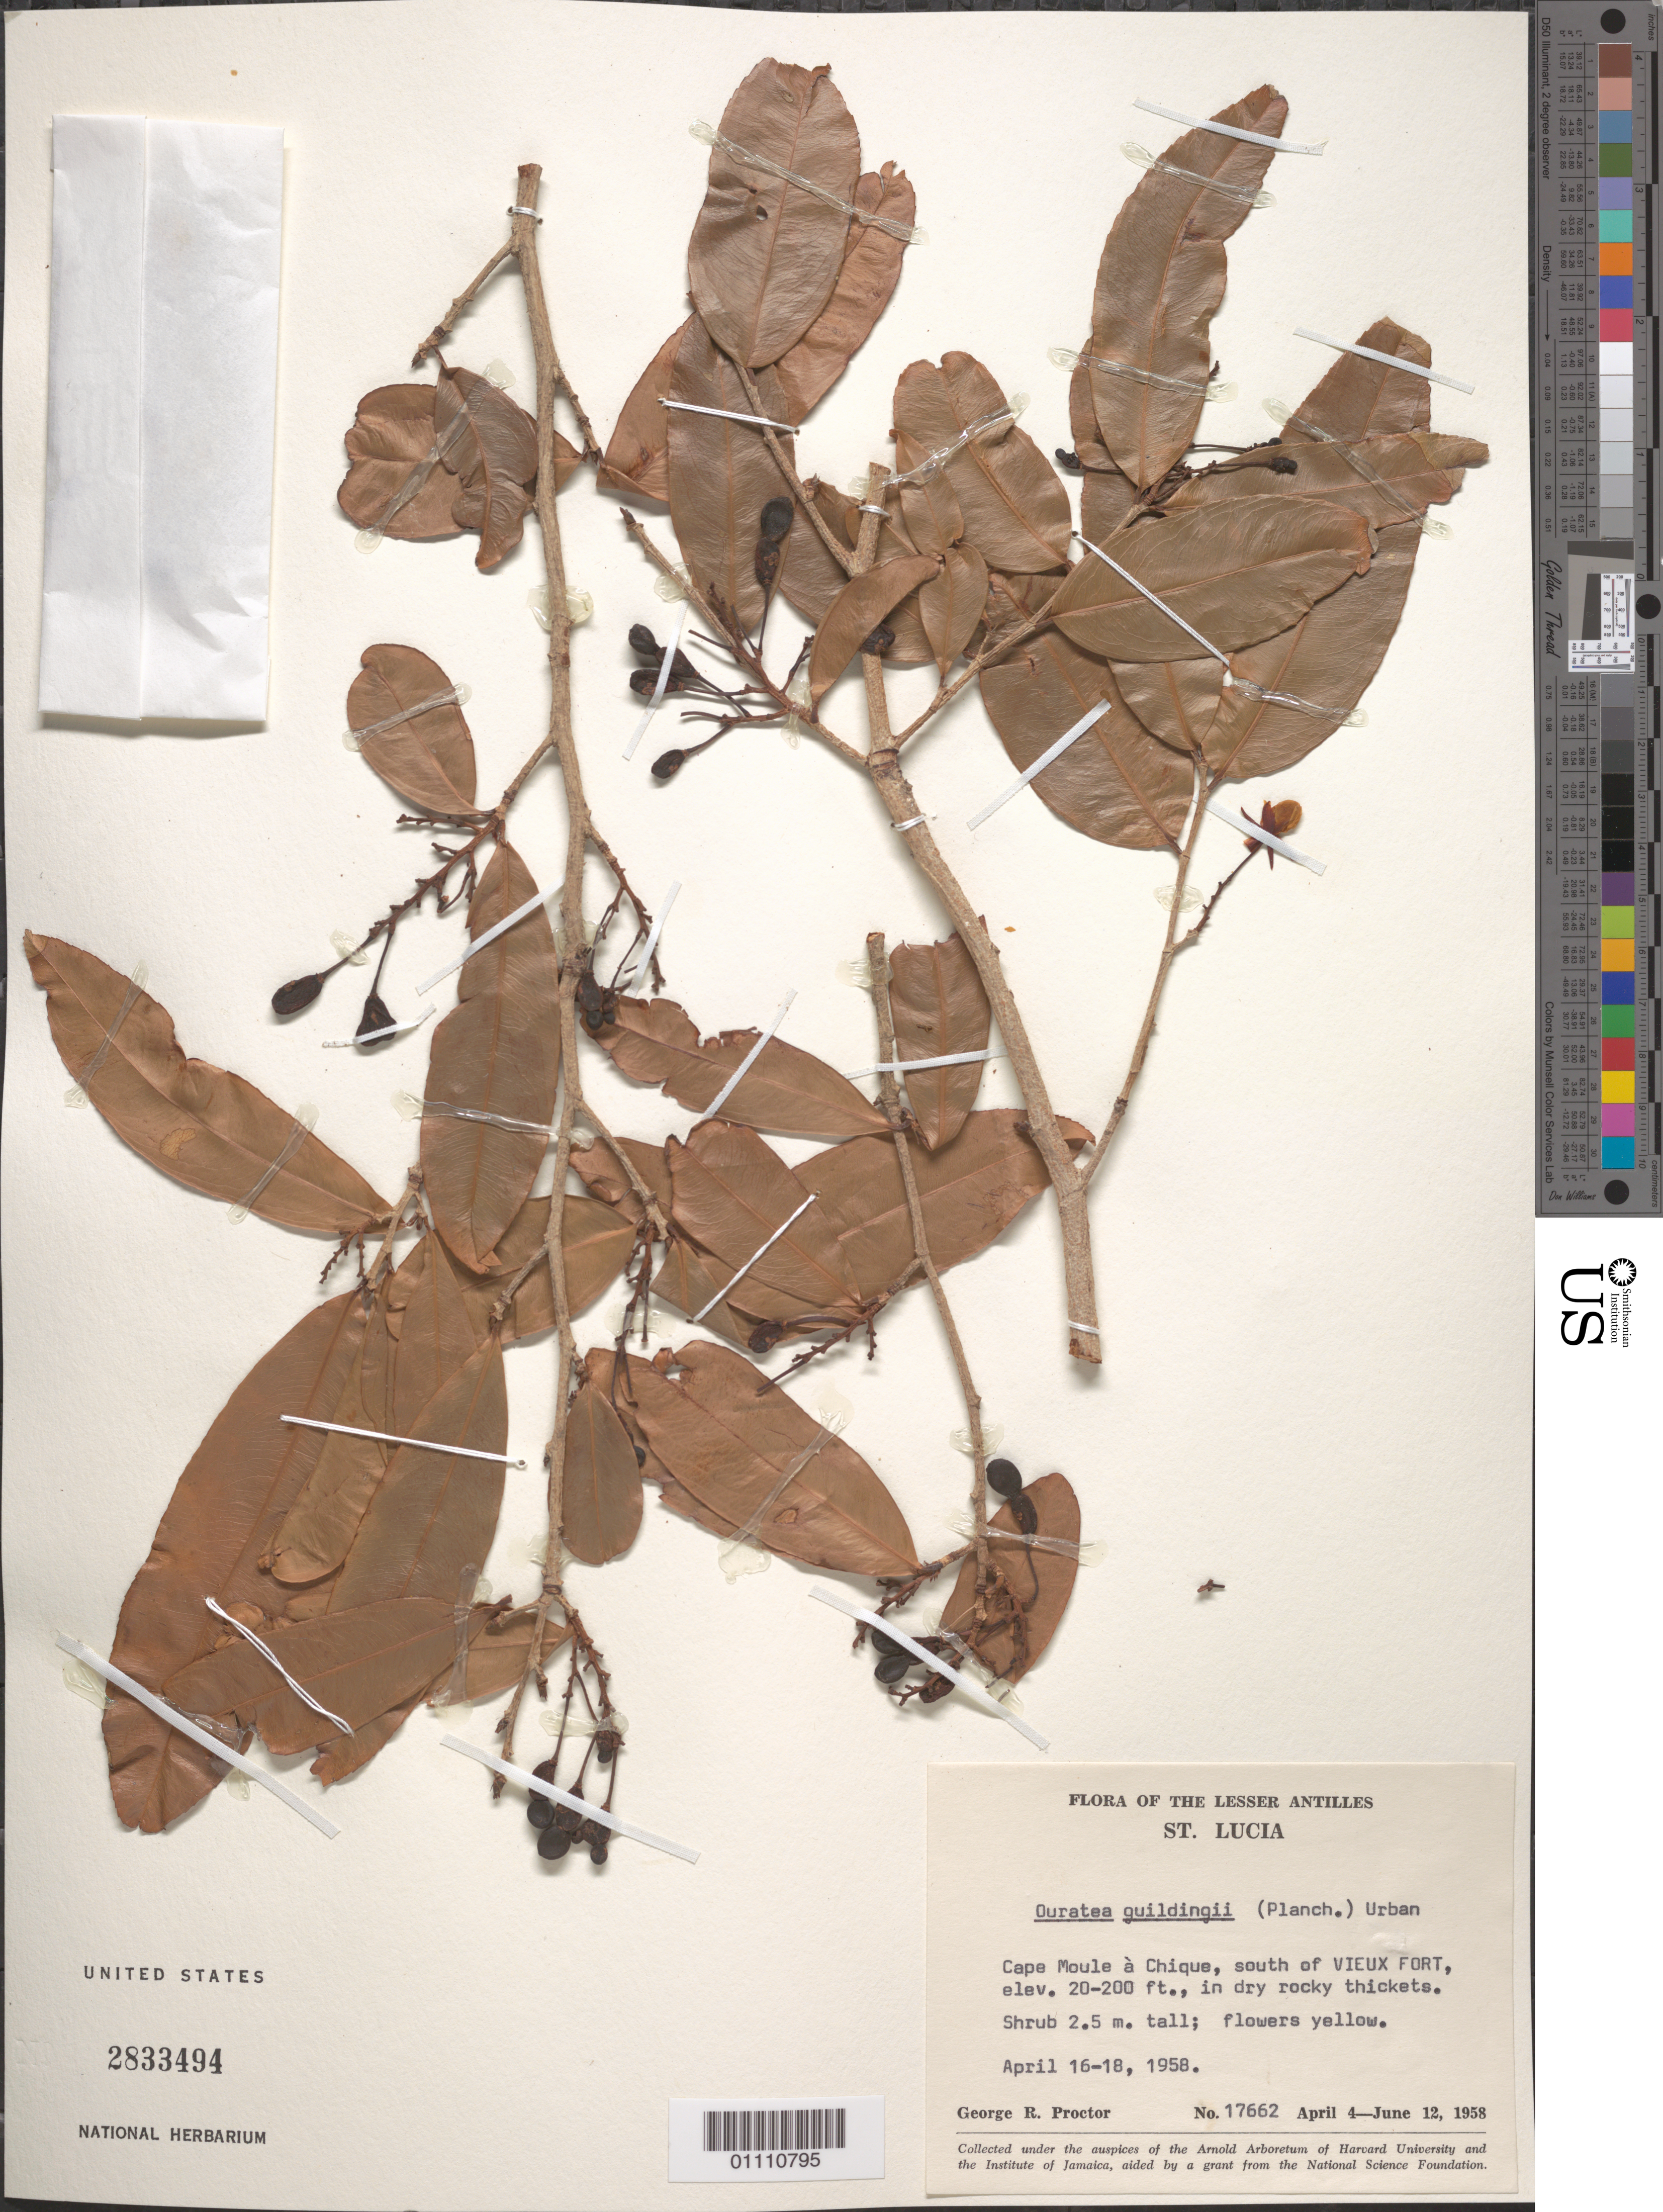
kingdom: Plantae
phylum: Tracheophyta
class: Magnoliopsida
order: Malpighiales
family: Ochnaceae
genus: Ouratea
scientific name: Ouratea guildingii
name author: (Planch.) Urb.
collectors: G. R. Proctor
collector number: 17662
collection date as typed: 16 Apr 1958 to 18 Apr 1958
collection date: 1958-04-16/1958-04-18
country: St. Lucia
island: St. Lucia I.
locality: Cape Moule à Chique, S of Vieux Fort, St. Lucia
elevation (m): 6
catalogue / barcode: US 2833494